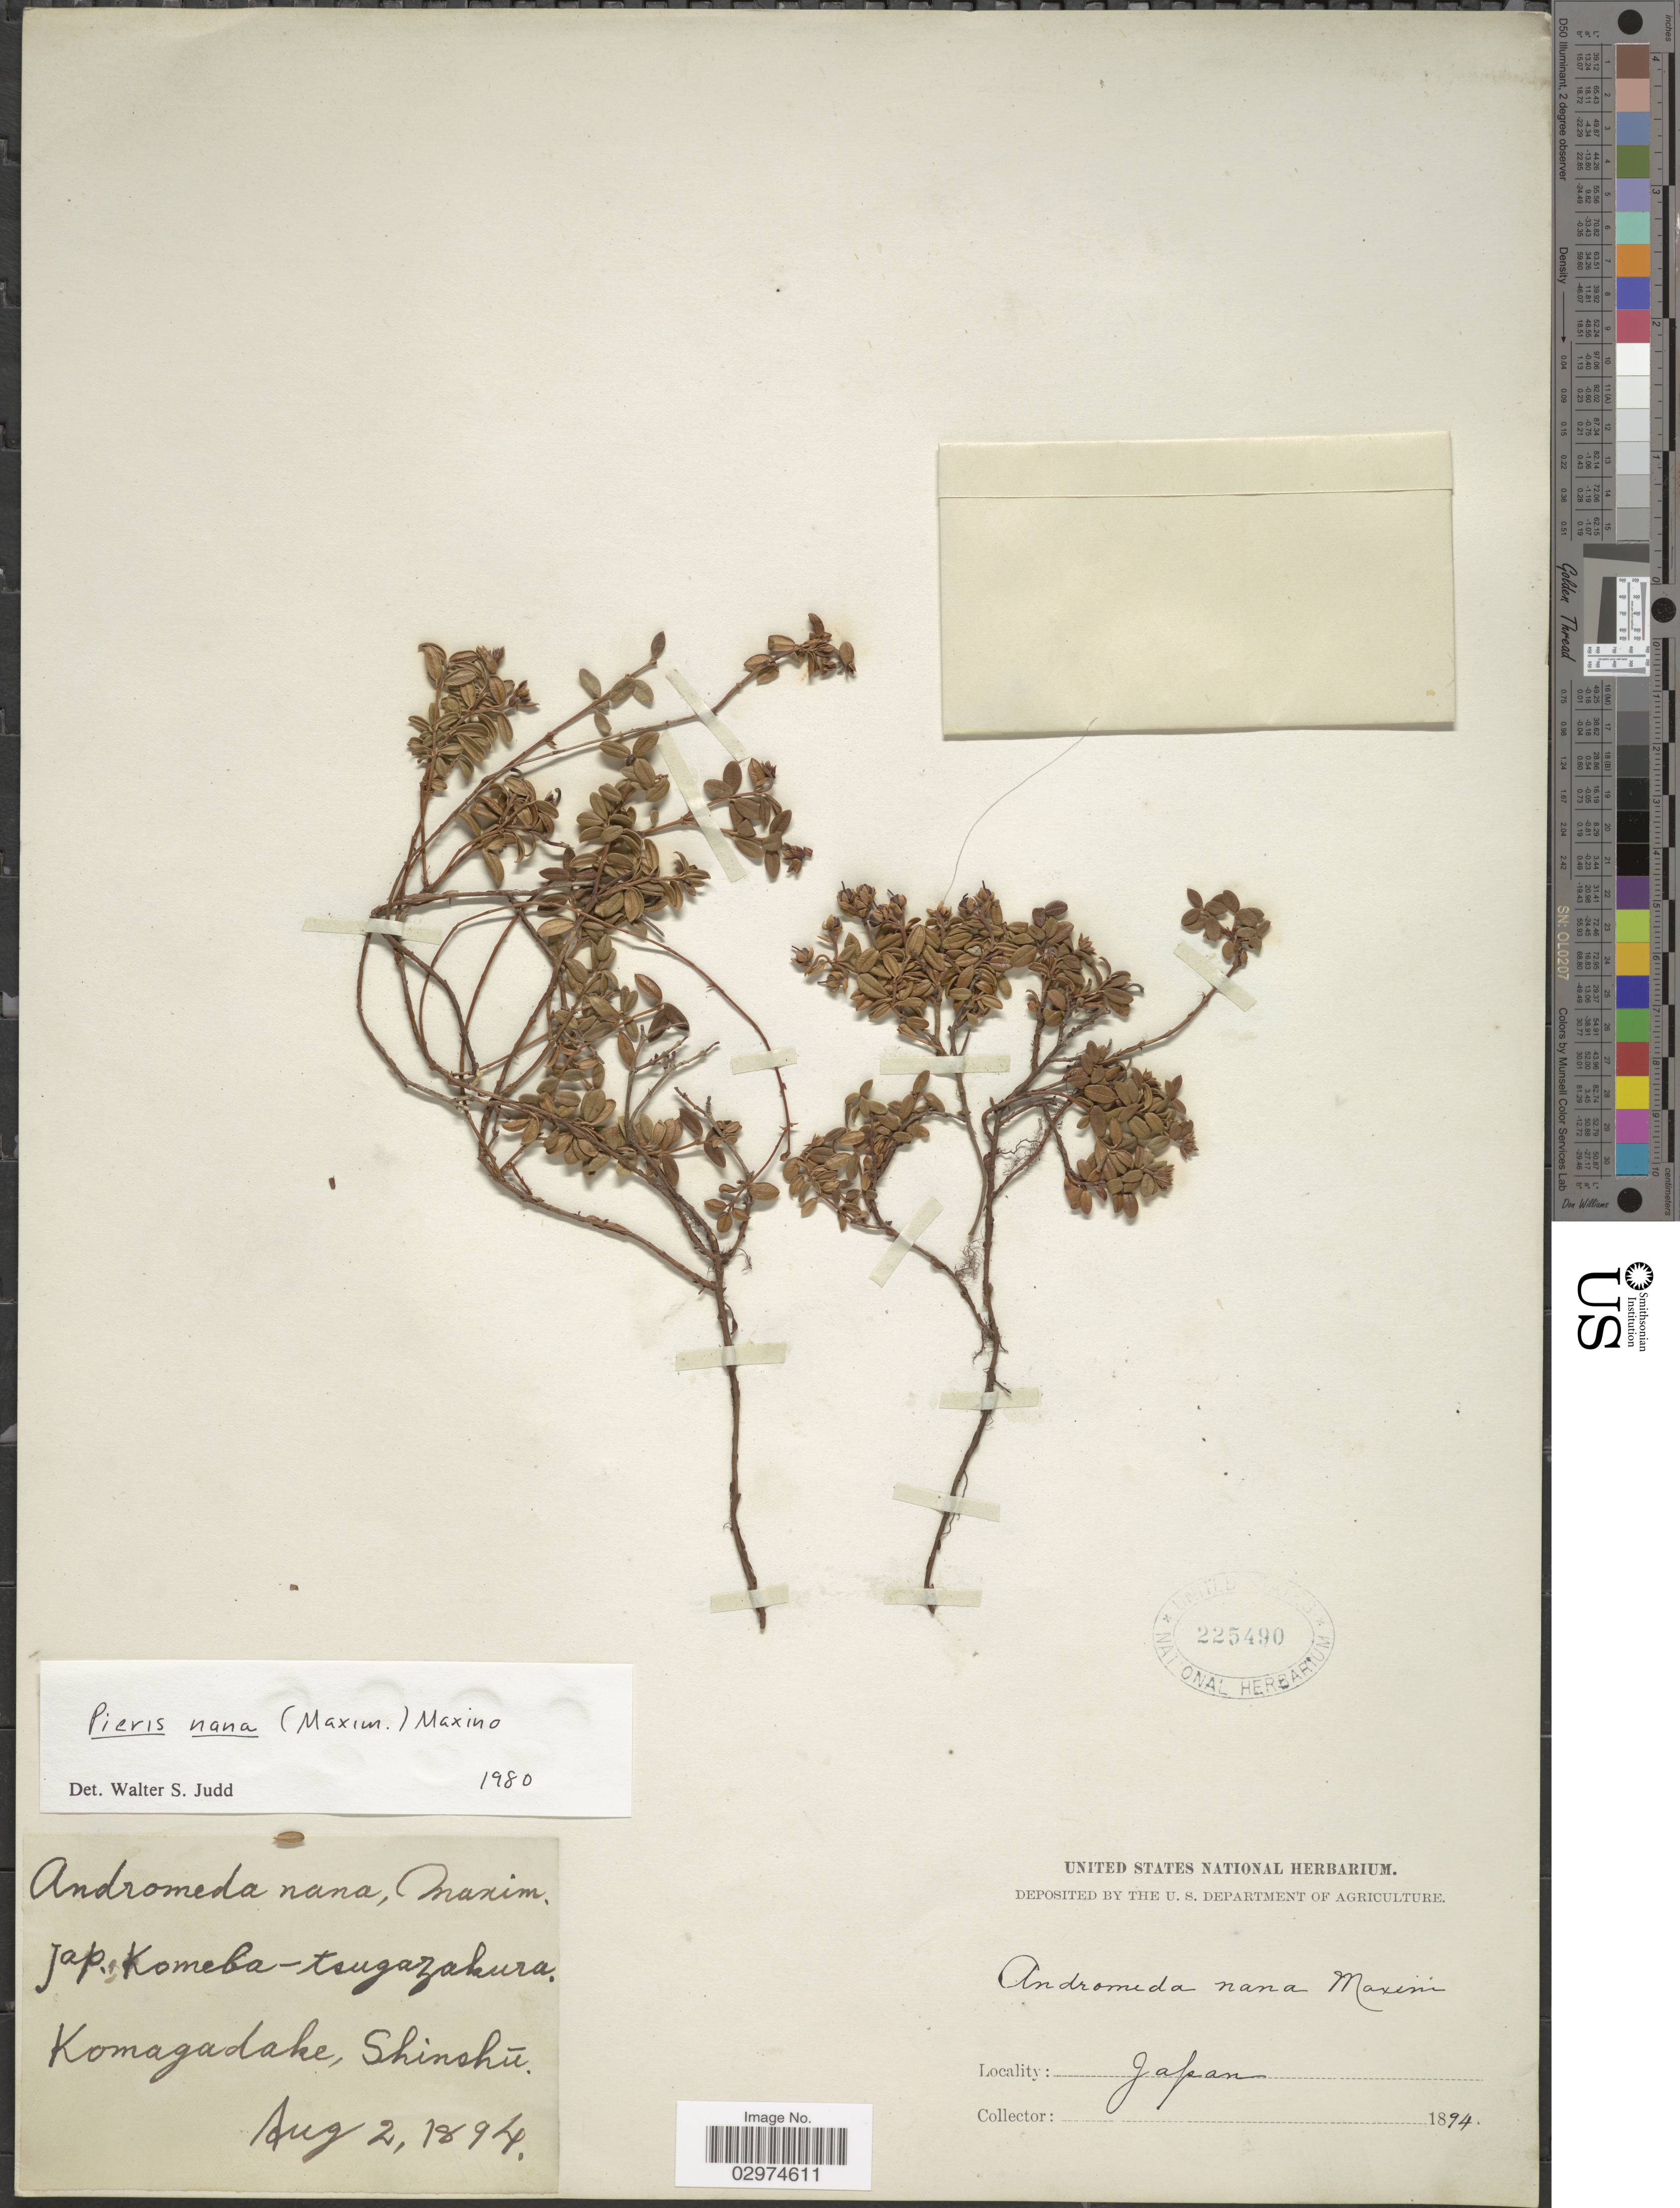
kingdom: Plantae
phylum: Tracheophyta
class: Magnoliopsida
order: Ericales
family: Ericaceae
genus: Pieris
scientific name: Pieris nana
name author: (Maxim.) Makino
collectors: ex herb. United States National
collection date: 1894-08-02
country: Japan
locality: Komagadake, Shinshú.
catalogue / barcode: US 225490